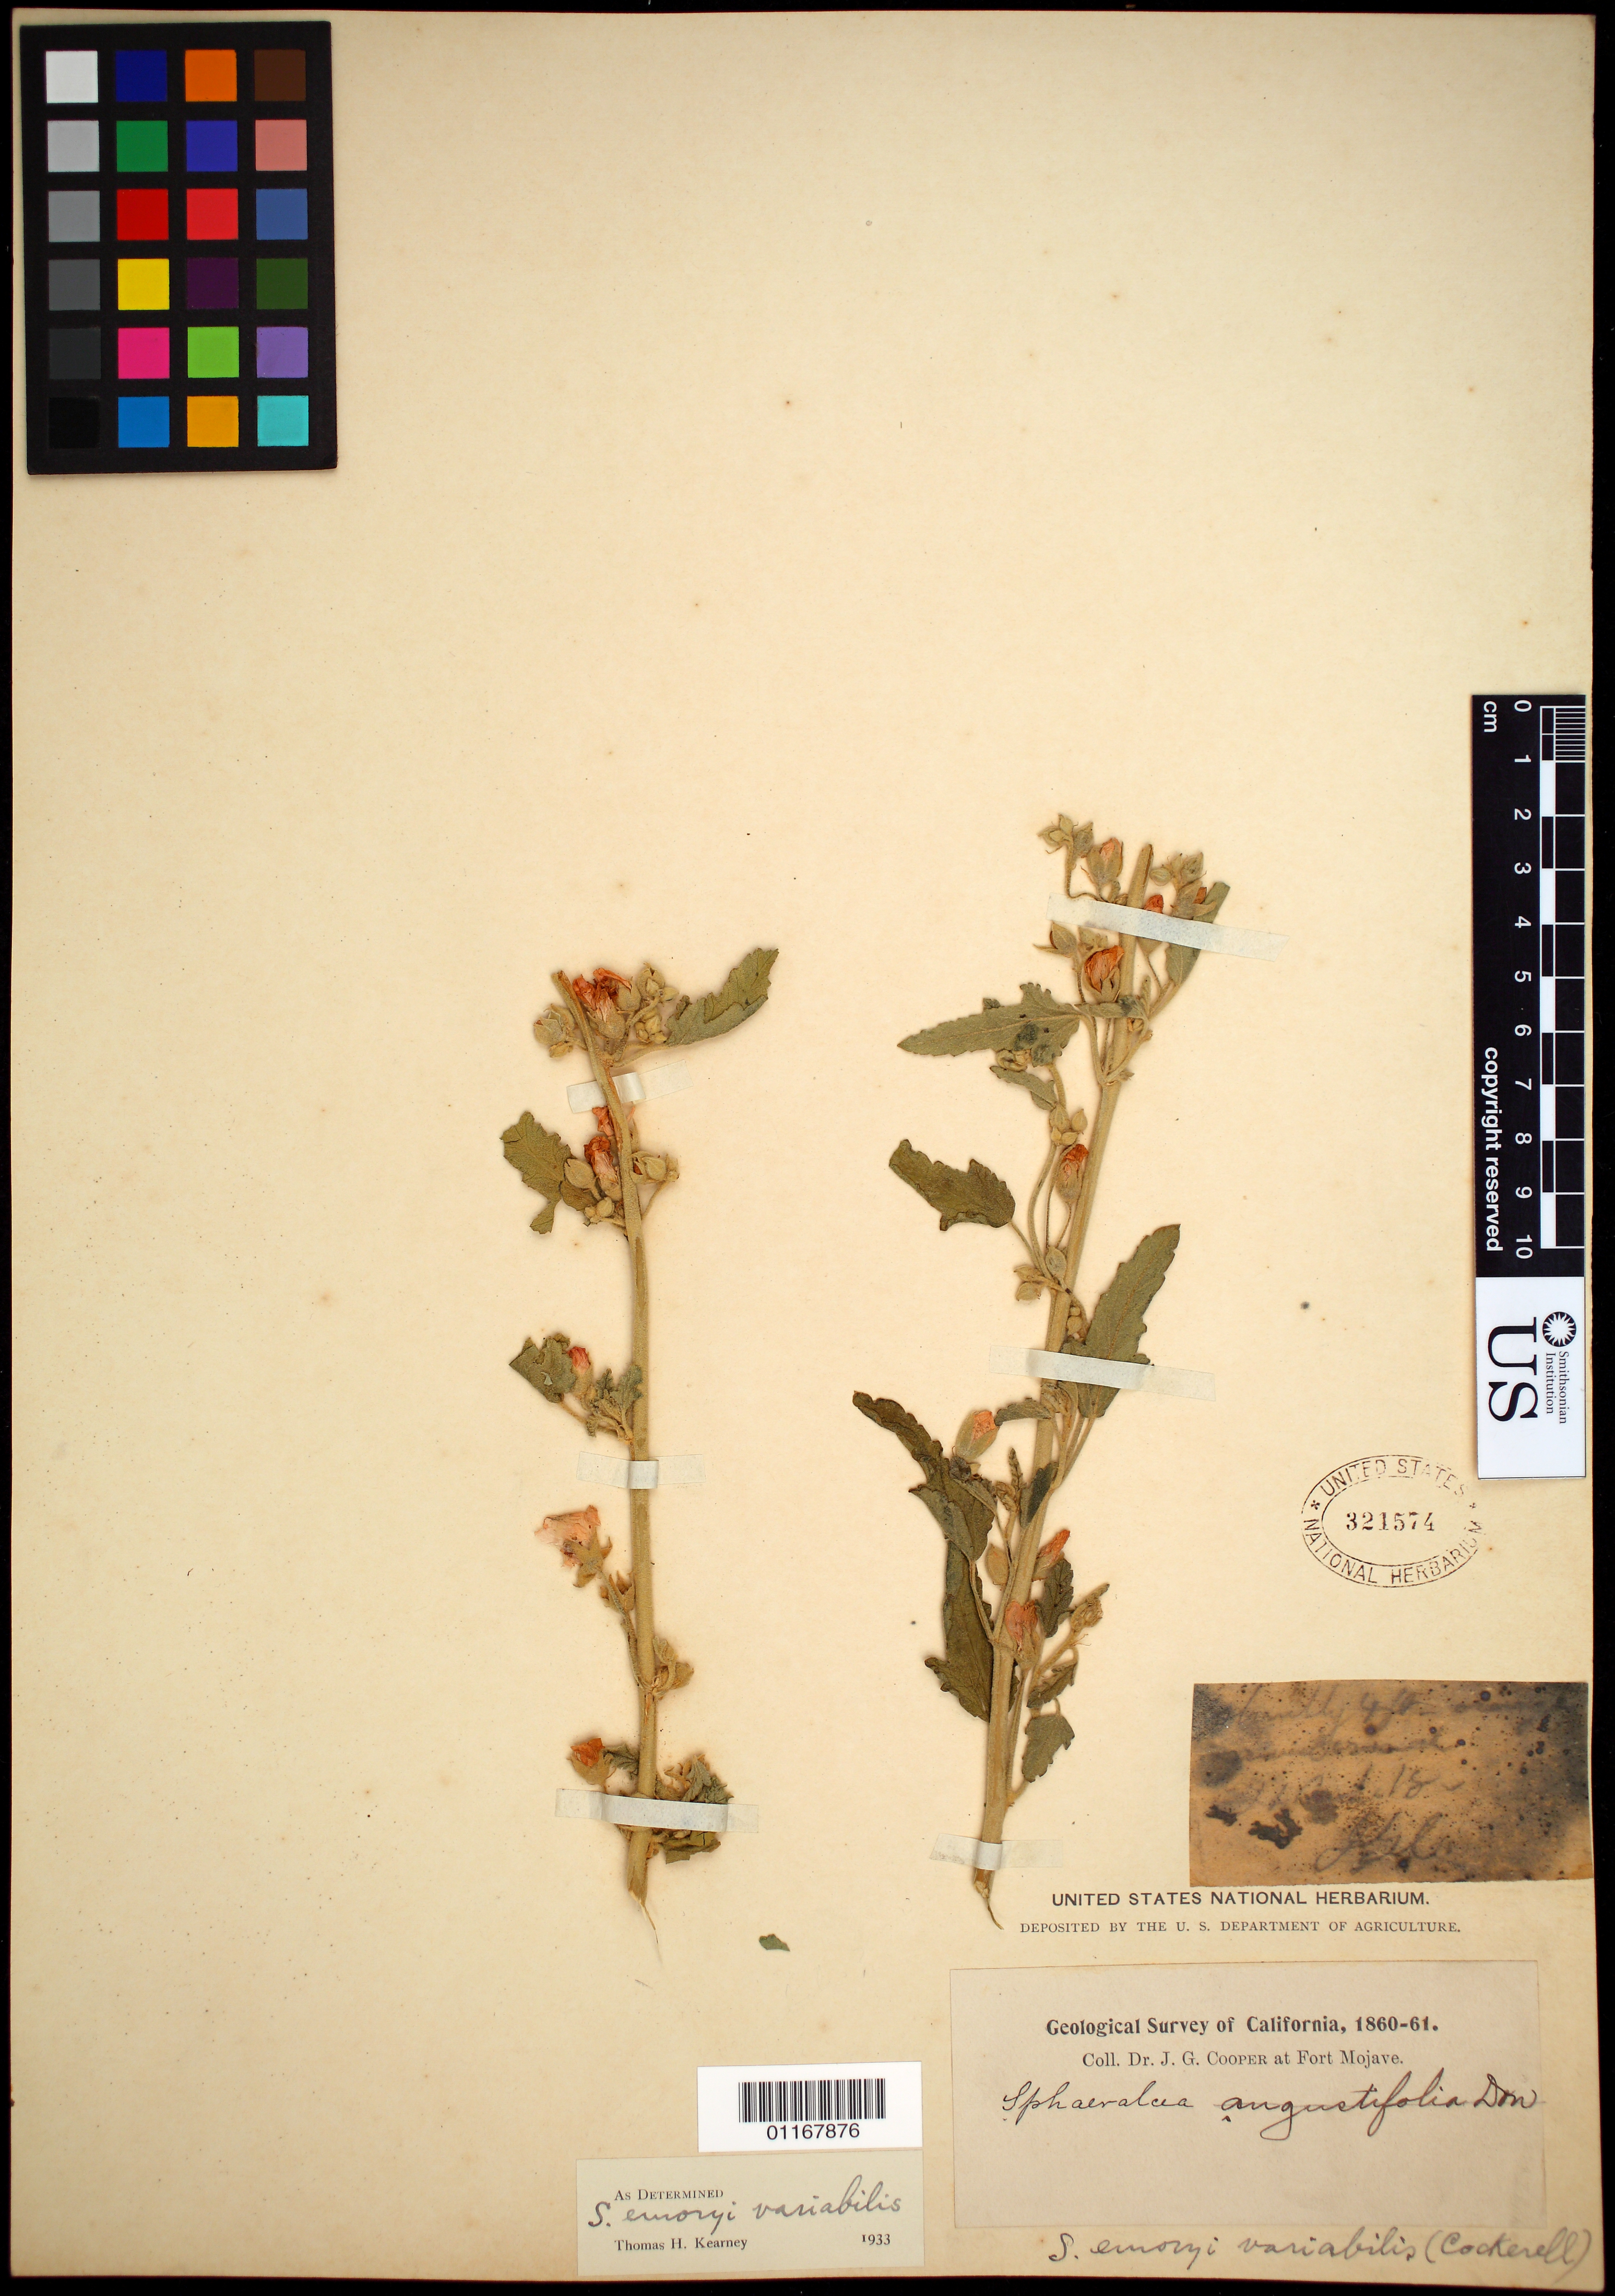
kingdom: Plantae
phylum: Tracheophyta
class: Magnoliopsida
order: Malvales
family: Malvaceae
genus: Sphaeralcea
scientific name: Sphaeralcea emoryi subsp. variabilis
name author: Kearney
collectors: J. G. Cooper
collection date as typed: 1860 to -- --- 1861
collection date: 1860/1861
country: United States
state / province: California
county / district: San Bernardino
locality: At Fort Mojave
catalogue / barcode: US 321574